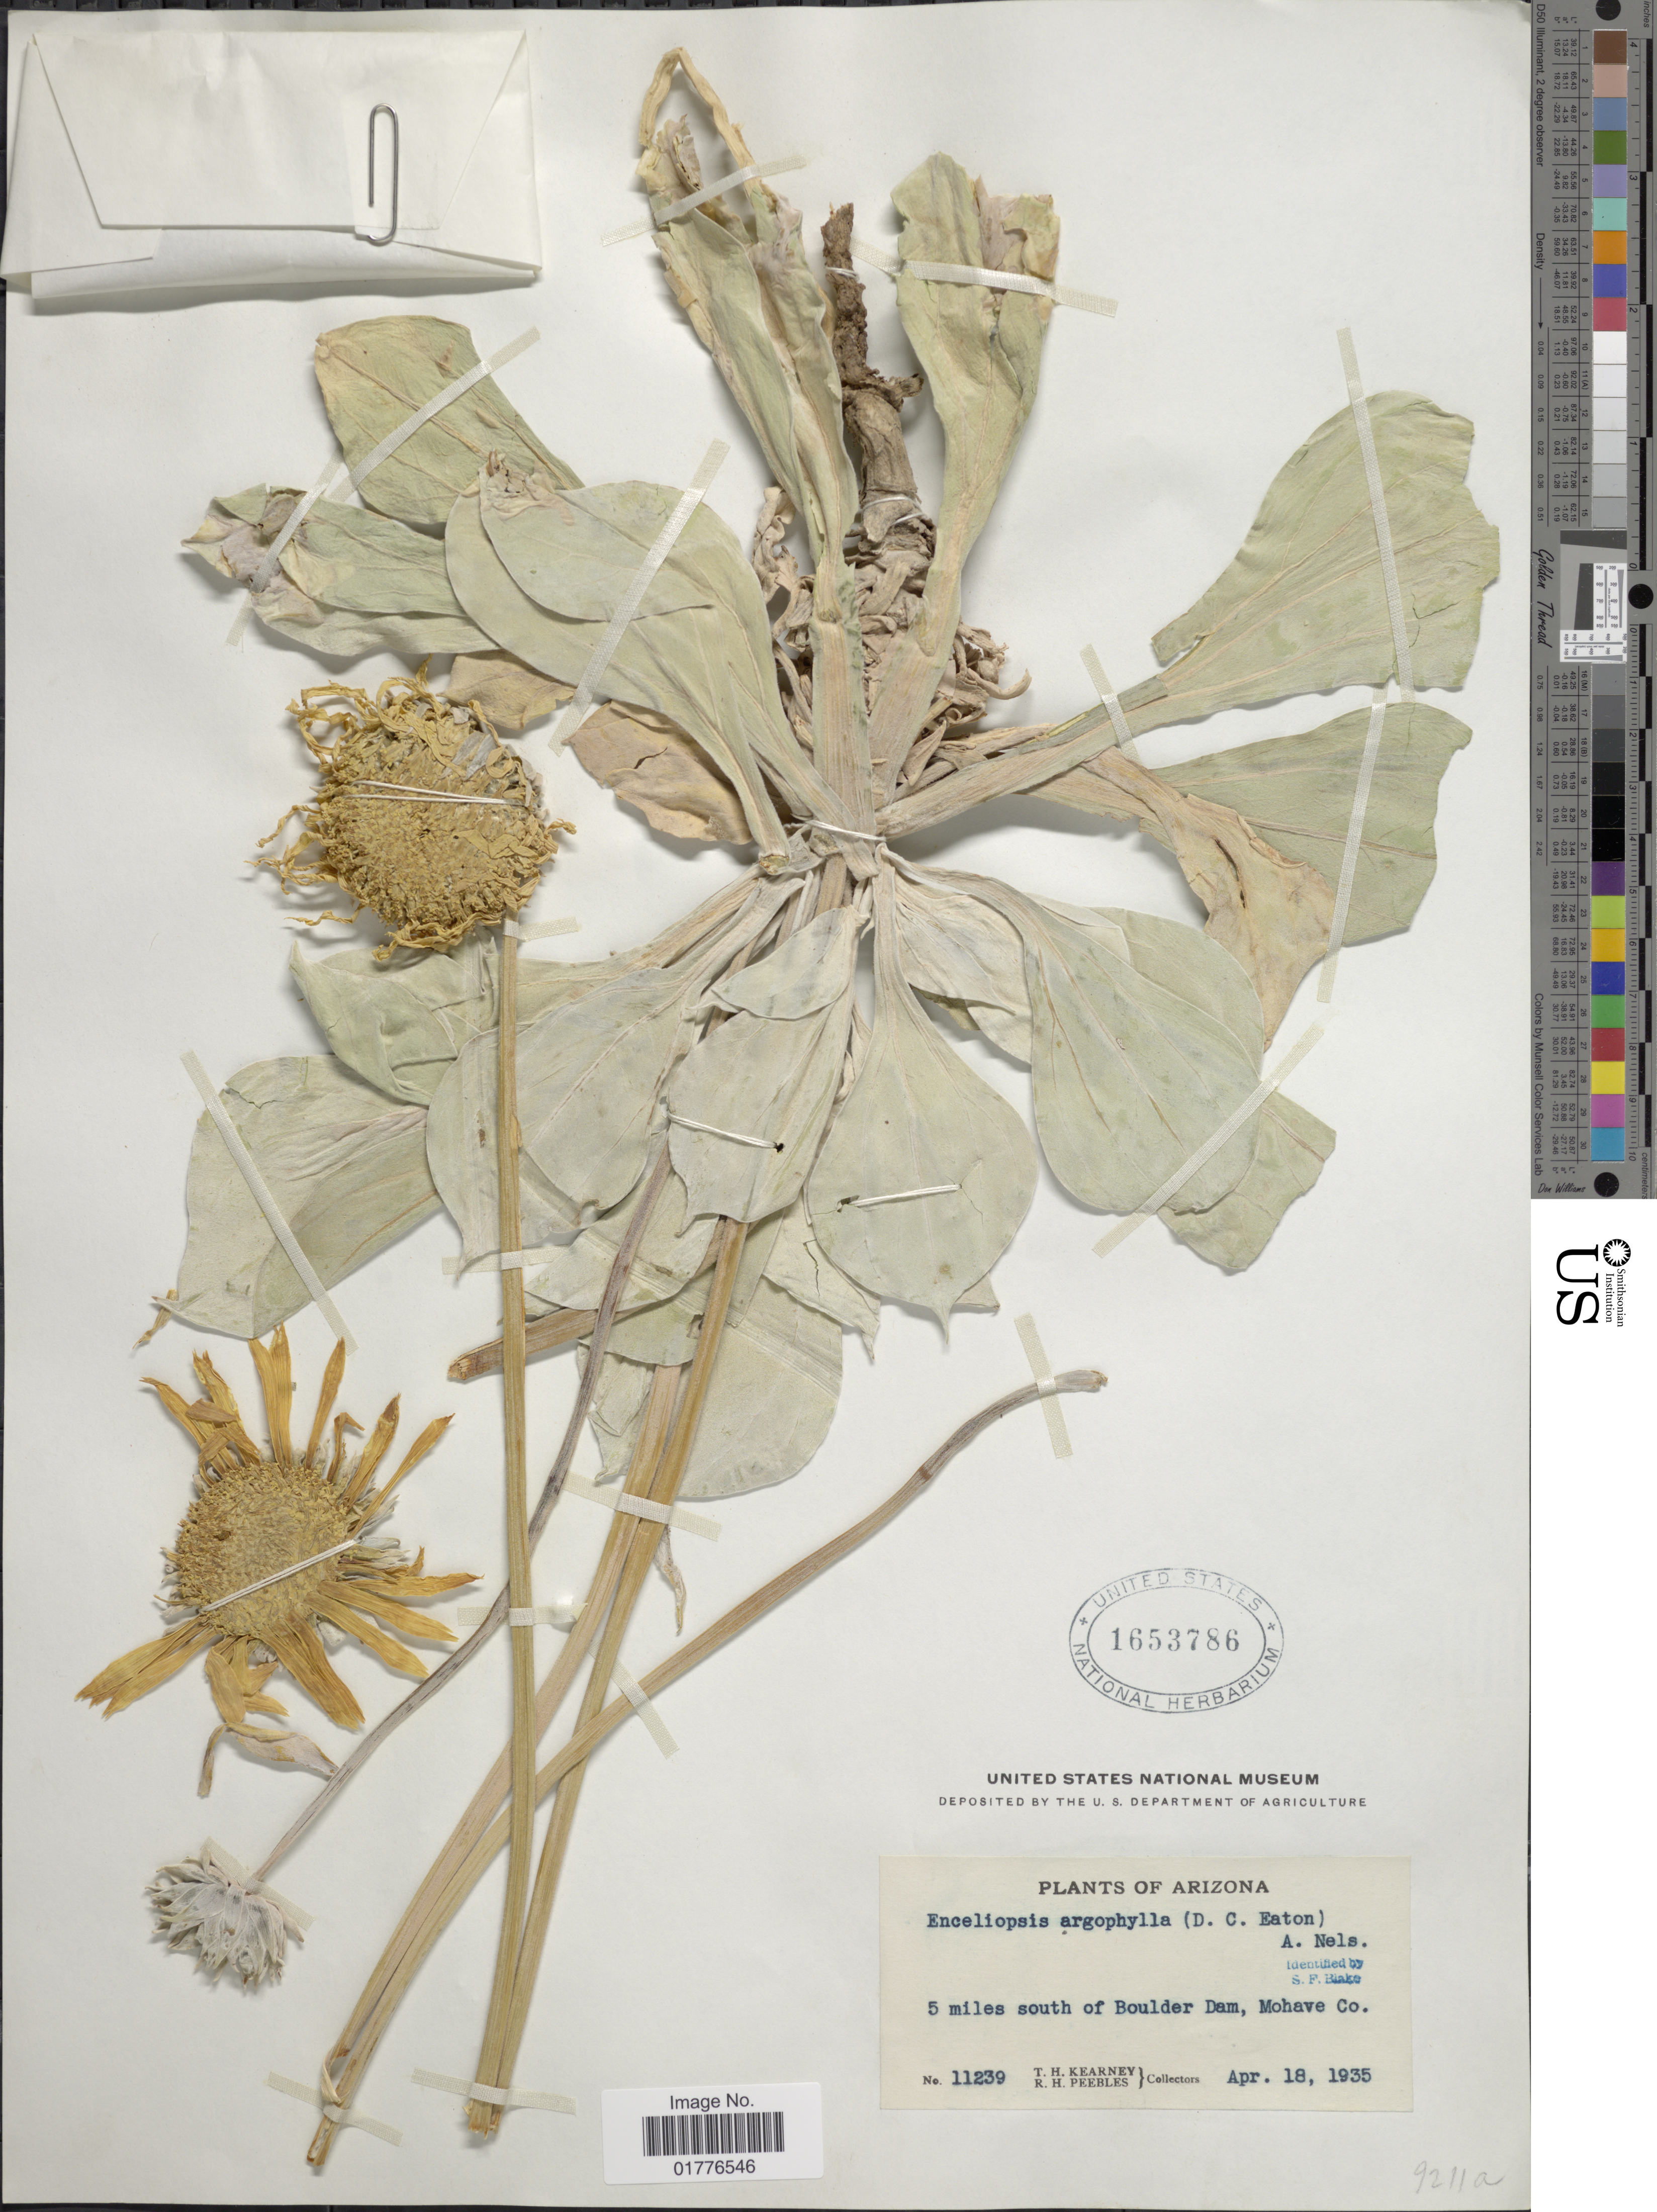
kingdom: Plantae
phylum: Tracheophyta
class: Magnoliopsida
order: Asterales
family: Asteraceae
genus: Enceliopsis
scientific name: Enceliopsis argophylla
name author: (D.C. Eaton) A. Nelson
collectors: T. H. Kearney & R. H. Peebles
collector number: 11239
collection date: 1935-04-18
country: United States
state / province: Arizona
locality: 5 miles south of Boulder Dam, Mohave Co.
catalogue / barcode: US 1653786